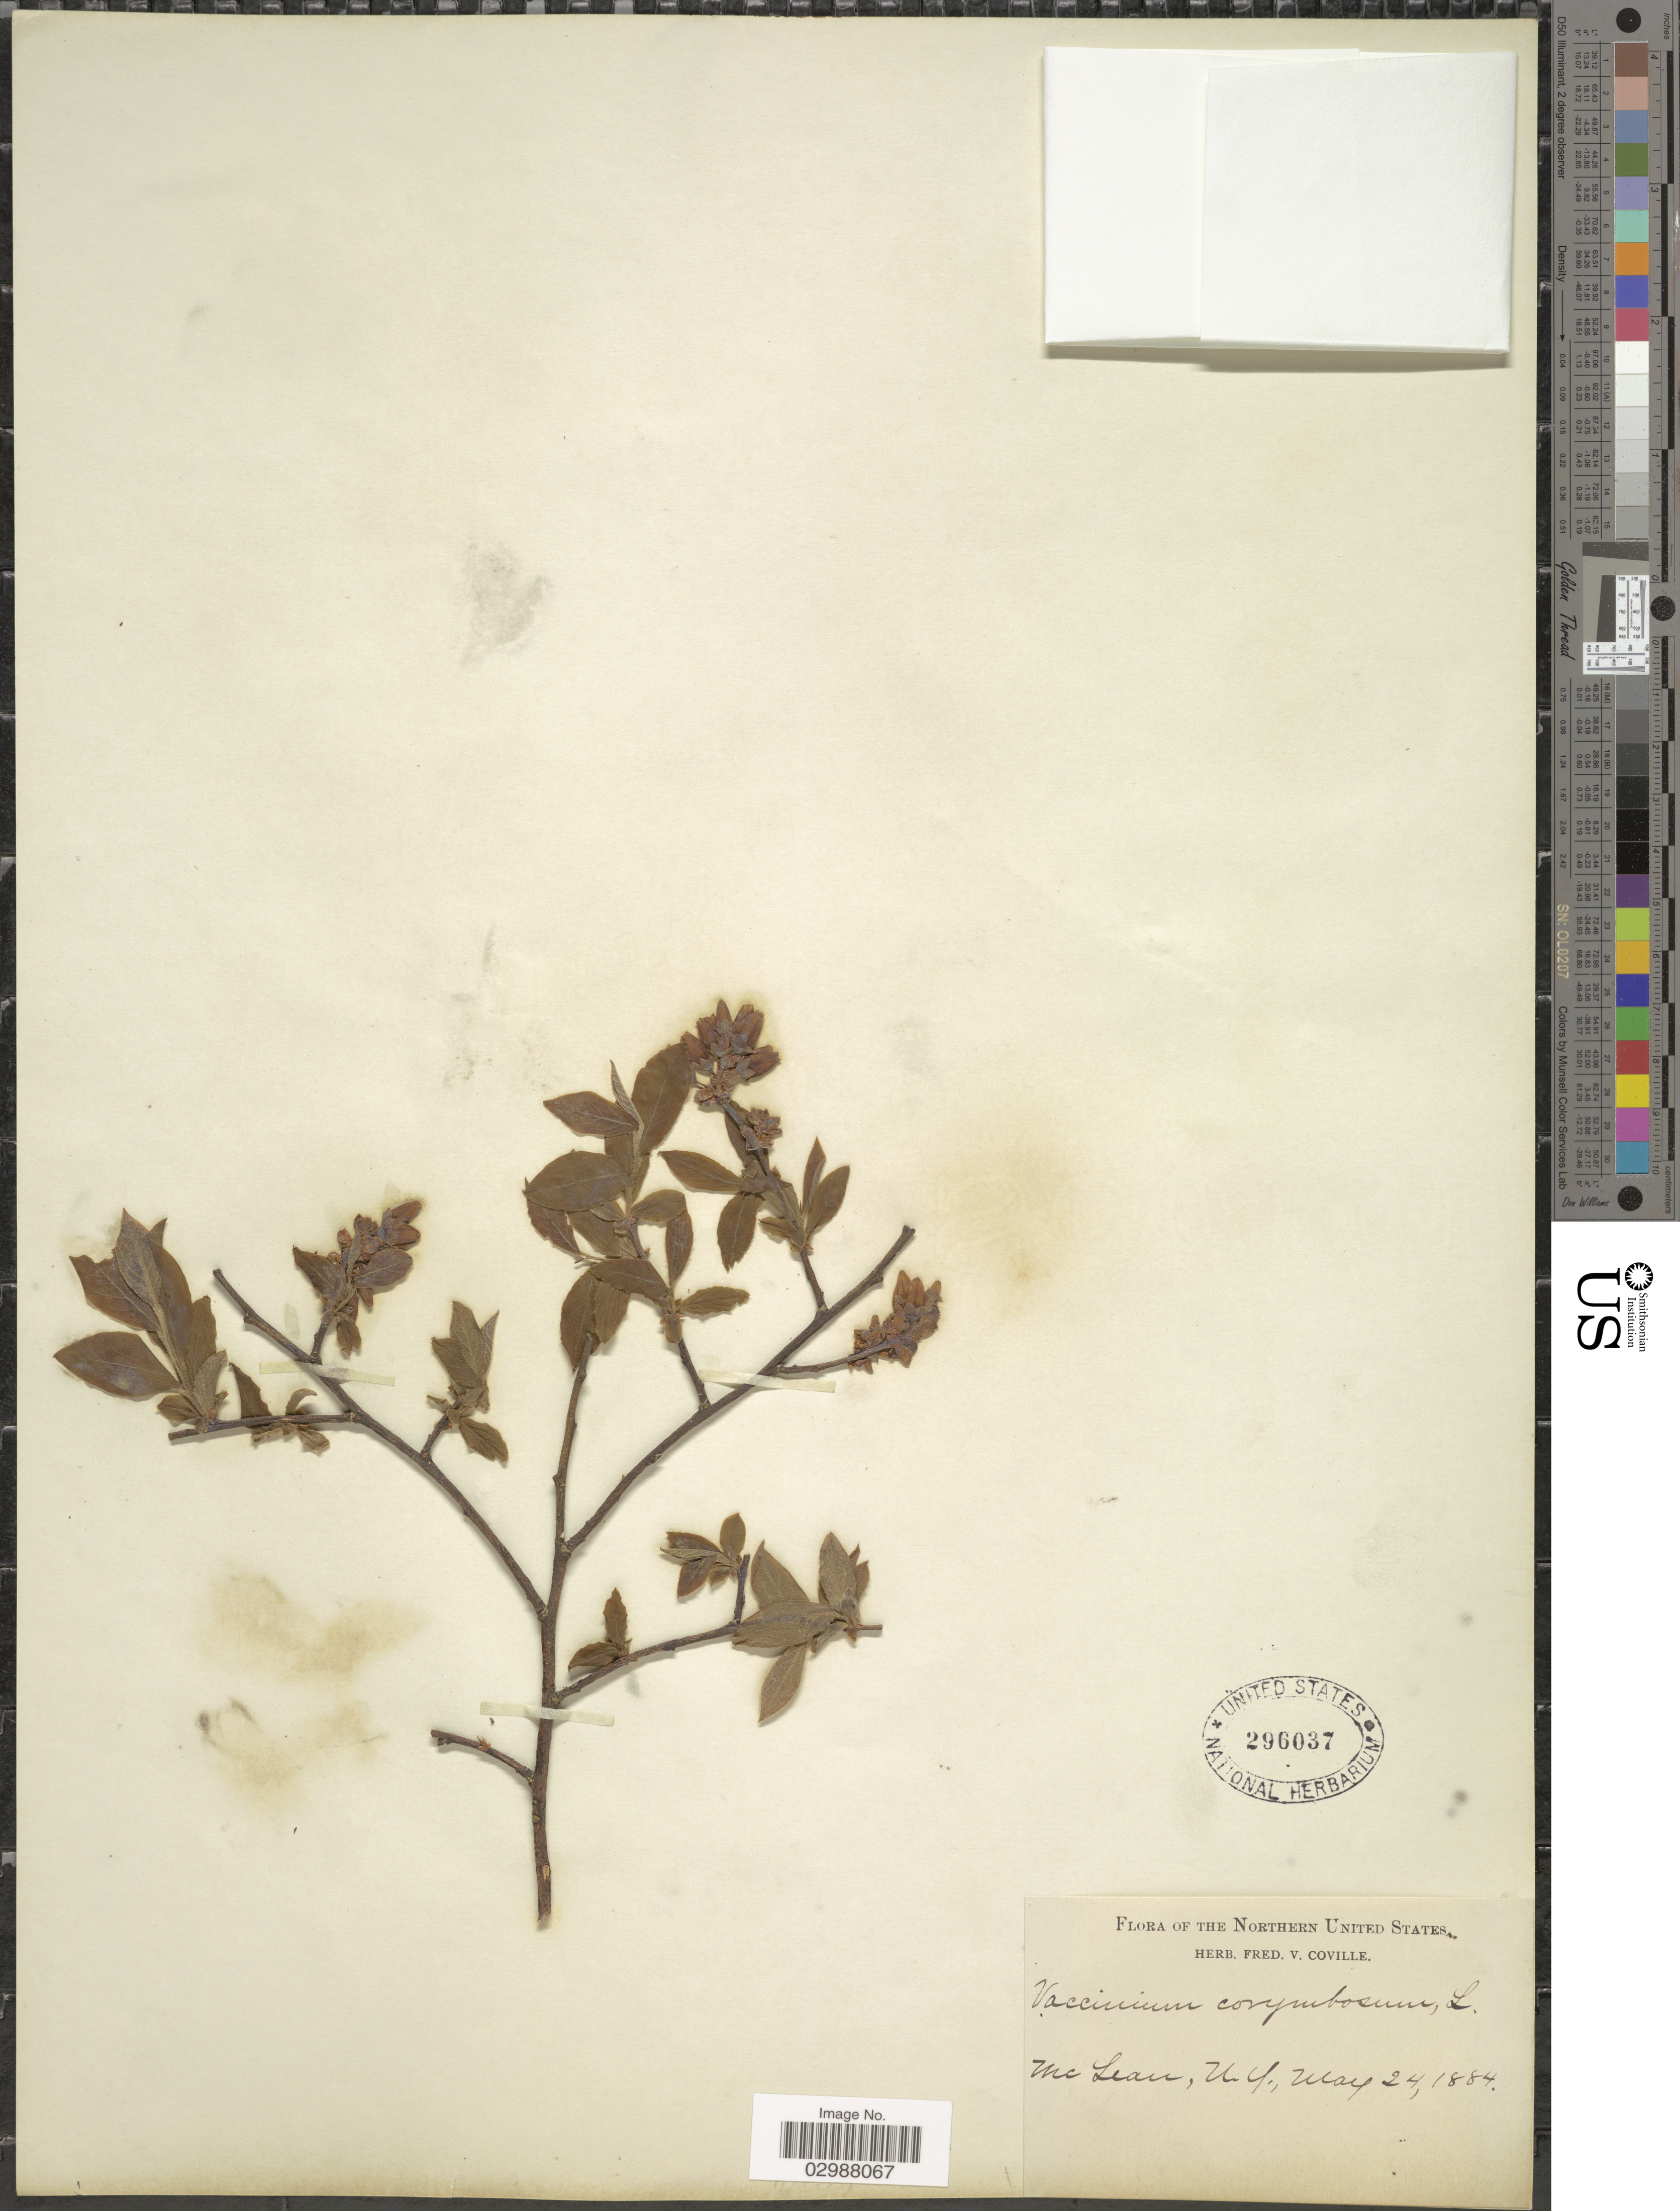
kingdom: Plantae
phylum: Tracheophyta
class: Magnoliopsida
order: Ericales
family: Ericaceae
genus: Vaccinium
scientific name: Vaccinium corymbosum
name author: L.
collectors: ex herb. Fred. V. Coville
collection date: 1884-05-24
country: United States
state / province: New York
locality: Northern United States. Mc Lean.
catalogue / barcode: US 296037